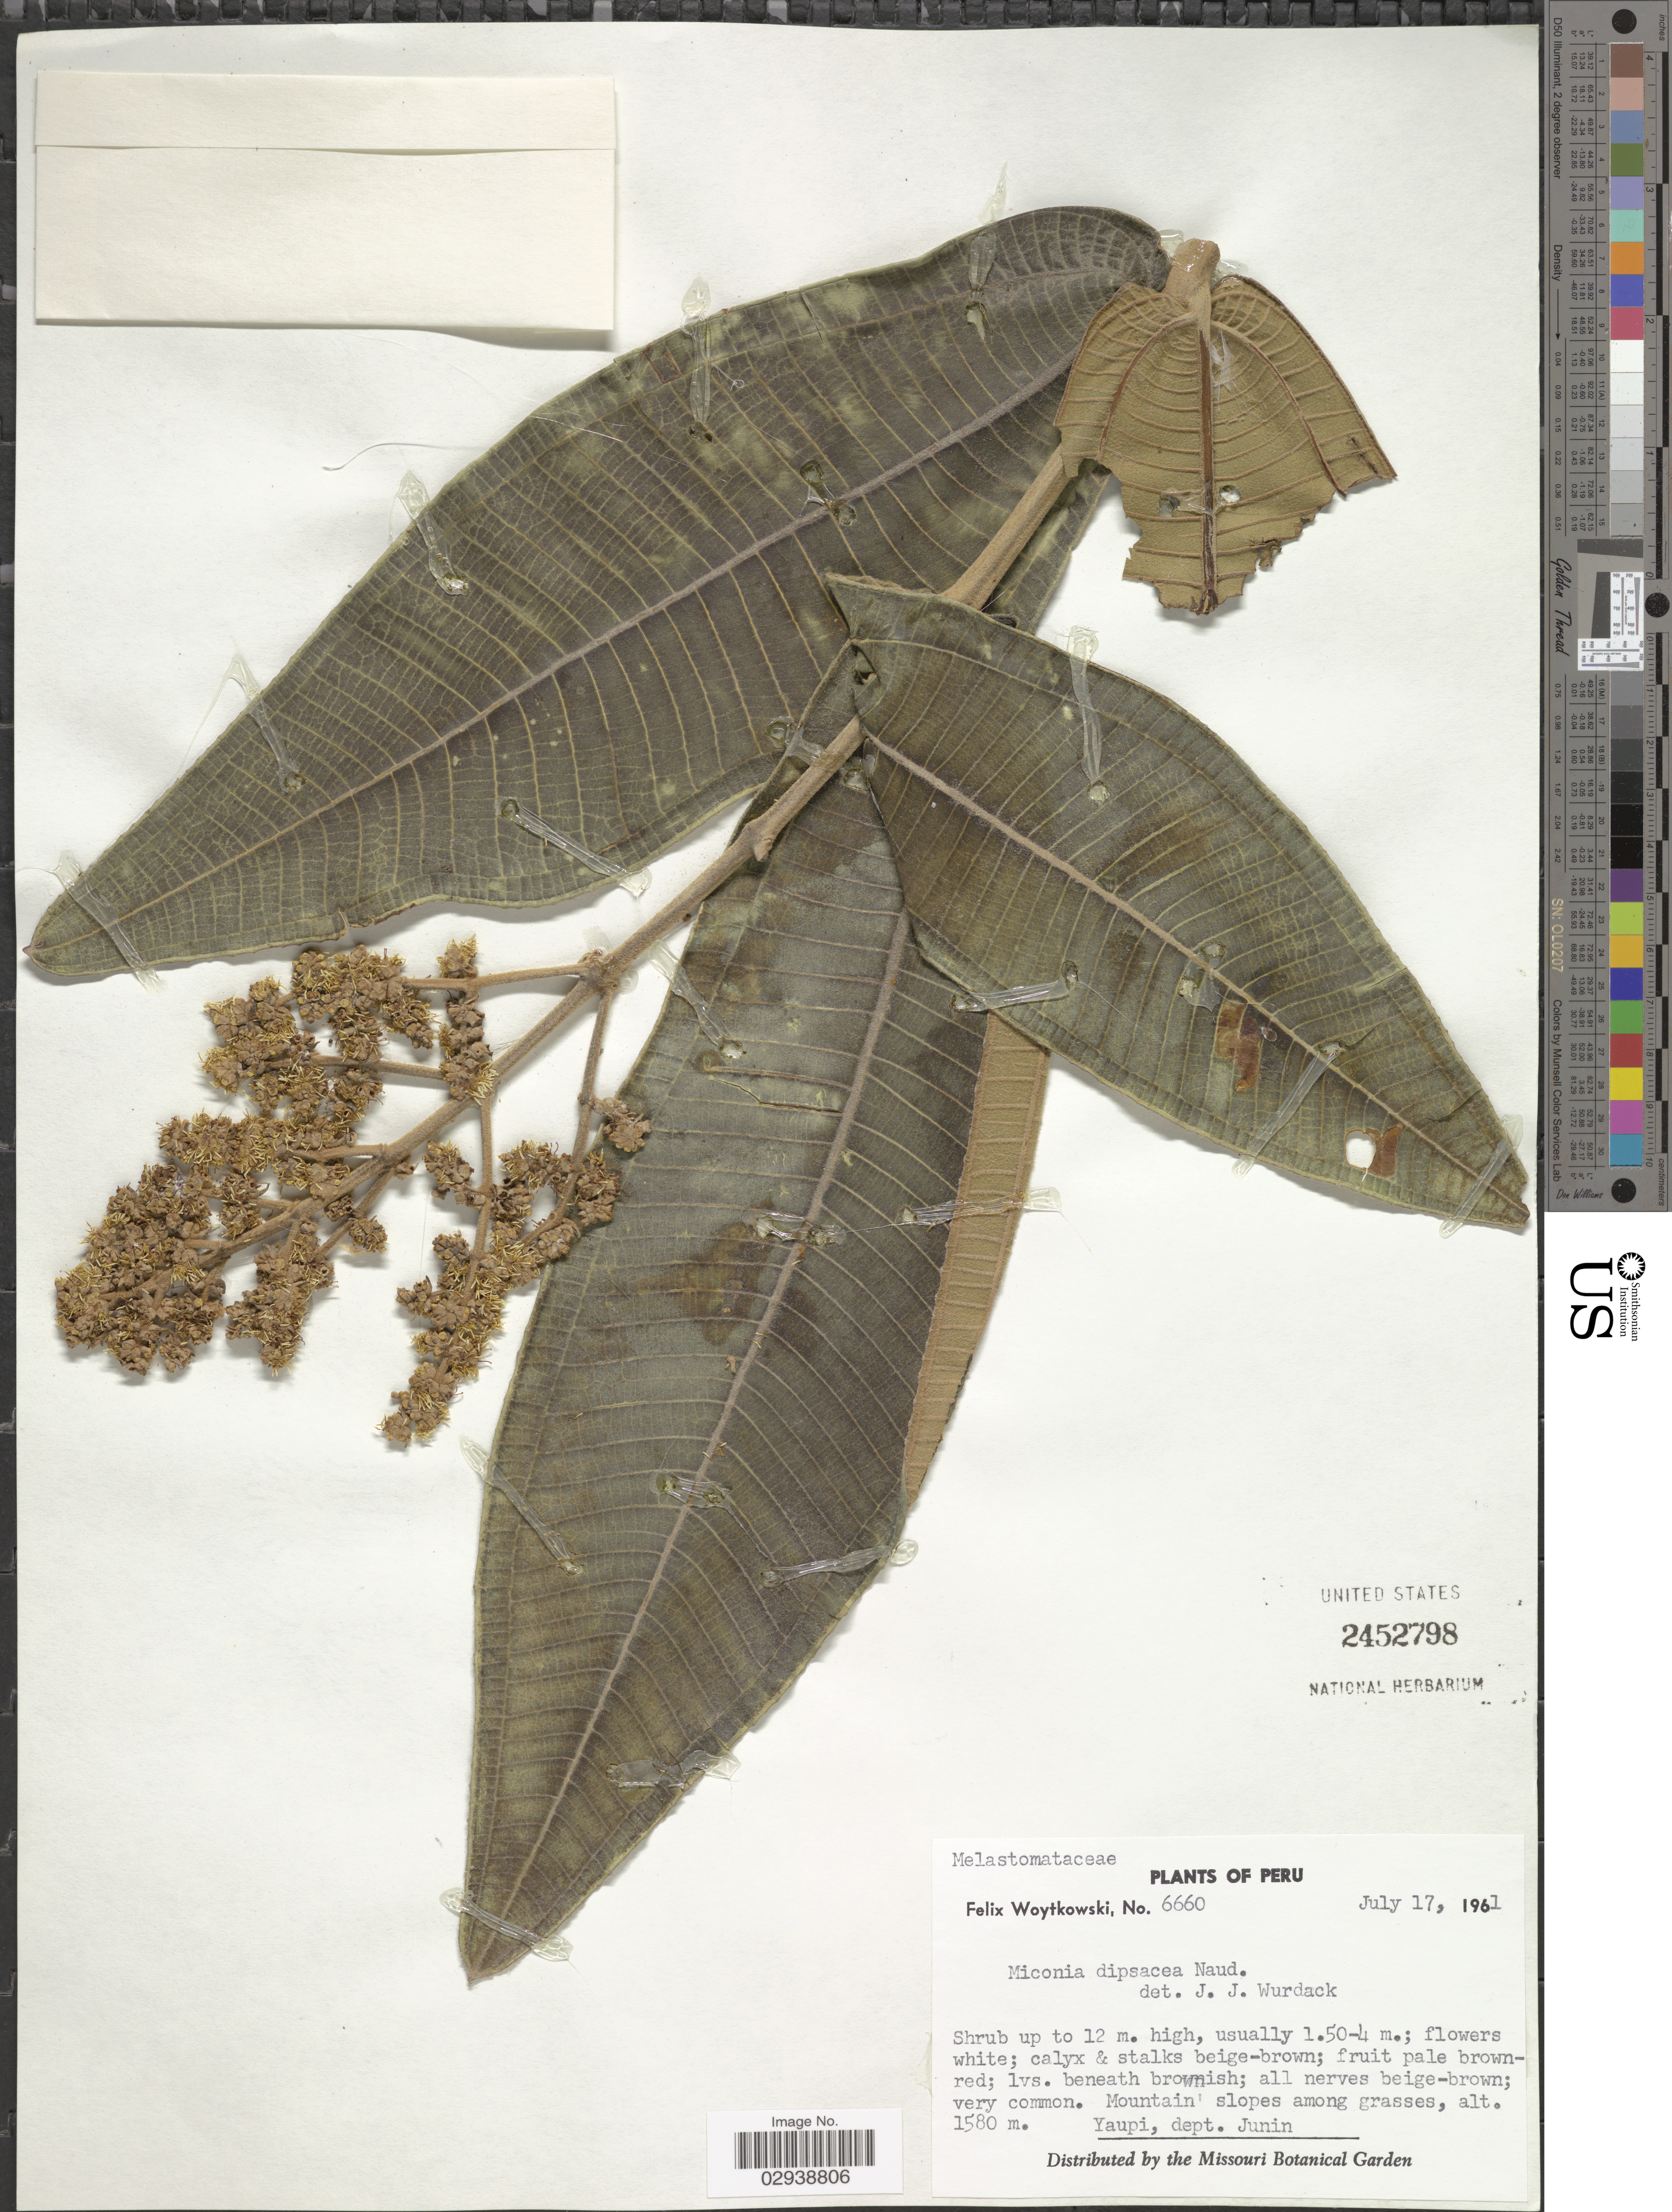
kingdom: Plantae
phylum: Tracheophyta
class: Magnoliopsida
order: Myrtales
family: Melastomataceae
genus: Miconia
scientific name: Miconia dipsacea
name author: Naudin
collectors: F. Woytkowski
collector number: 6660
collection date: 1961-07-17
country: Peru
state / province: Junín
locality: Yaupi, dept. Junin.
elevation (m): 1580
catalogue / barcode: US 2452798